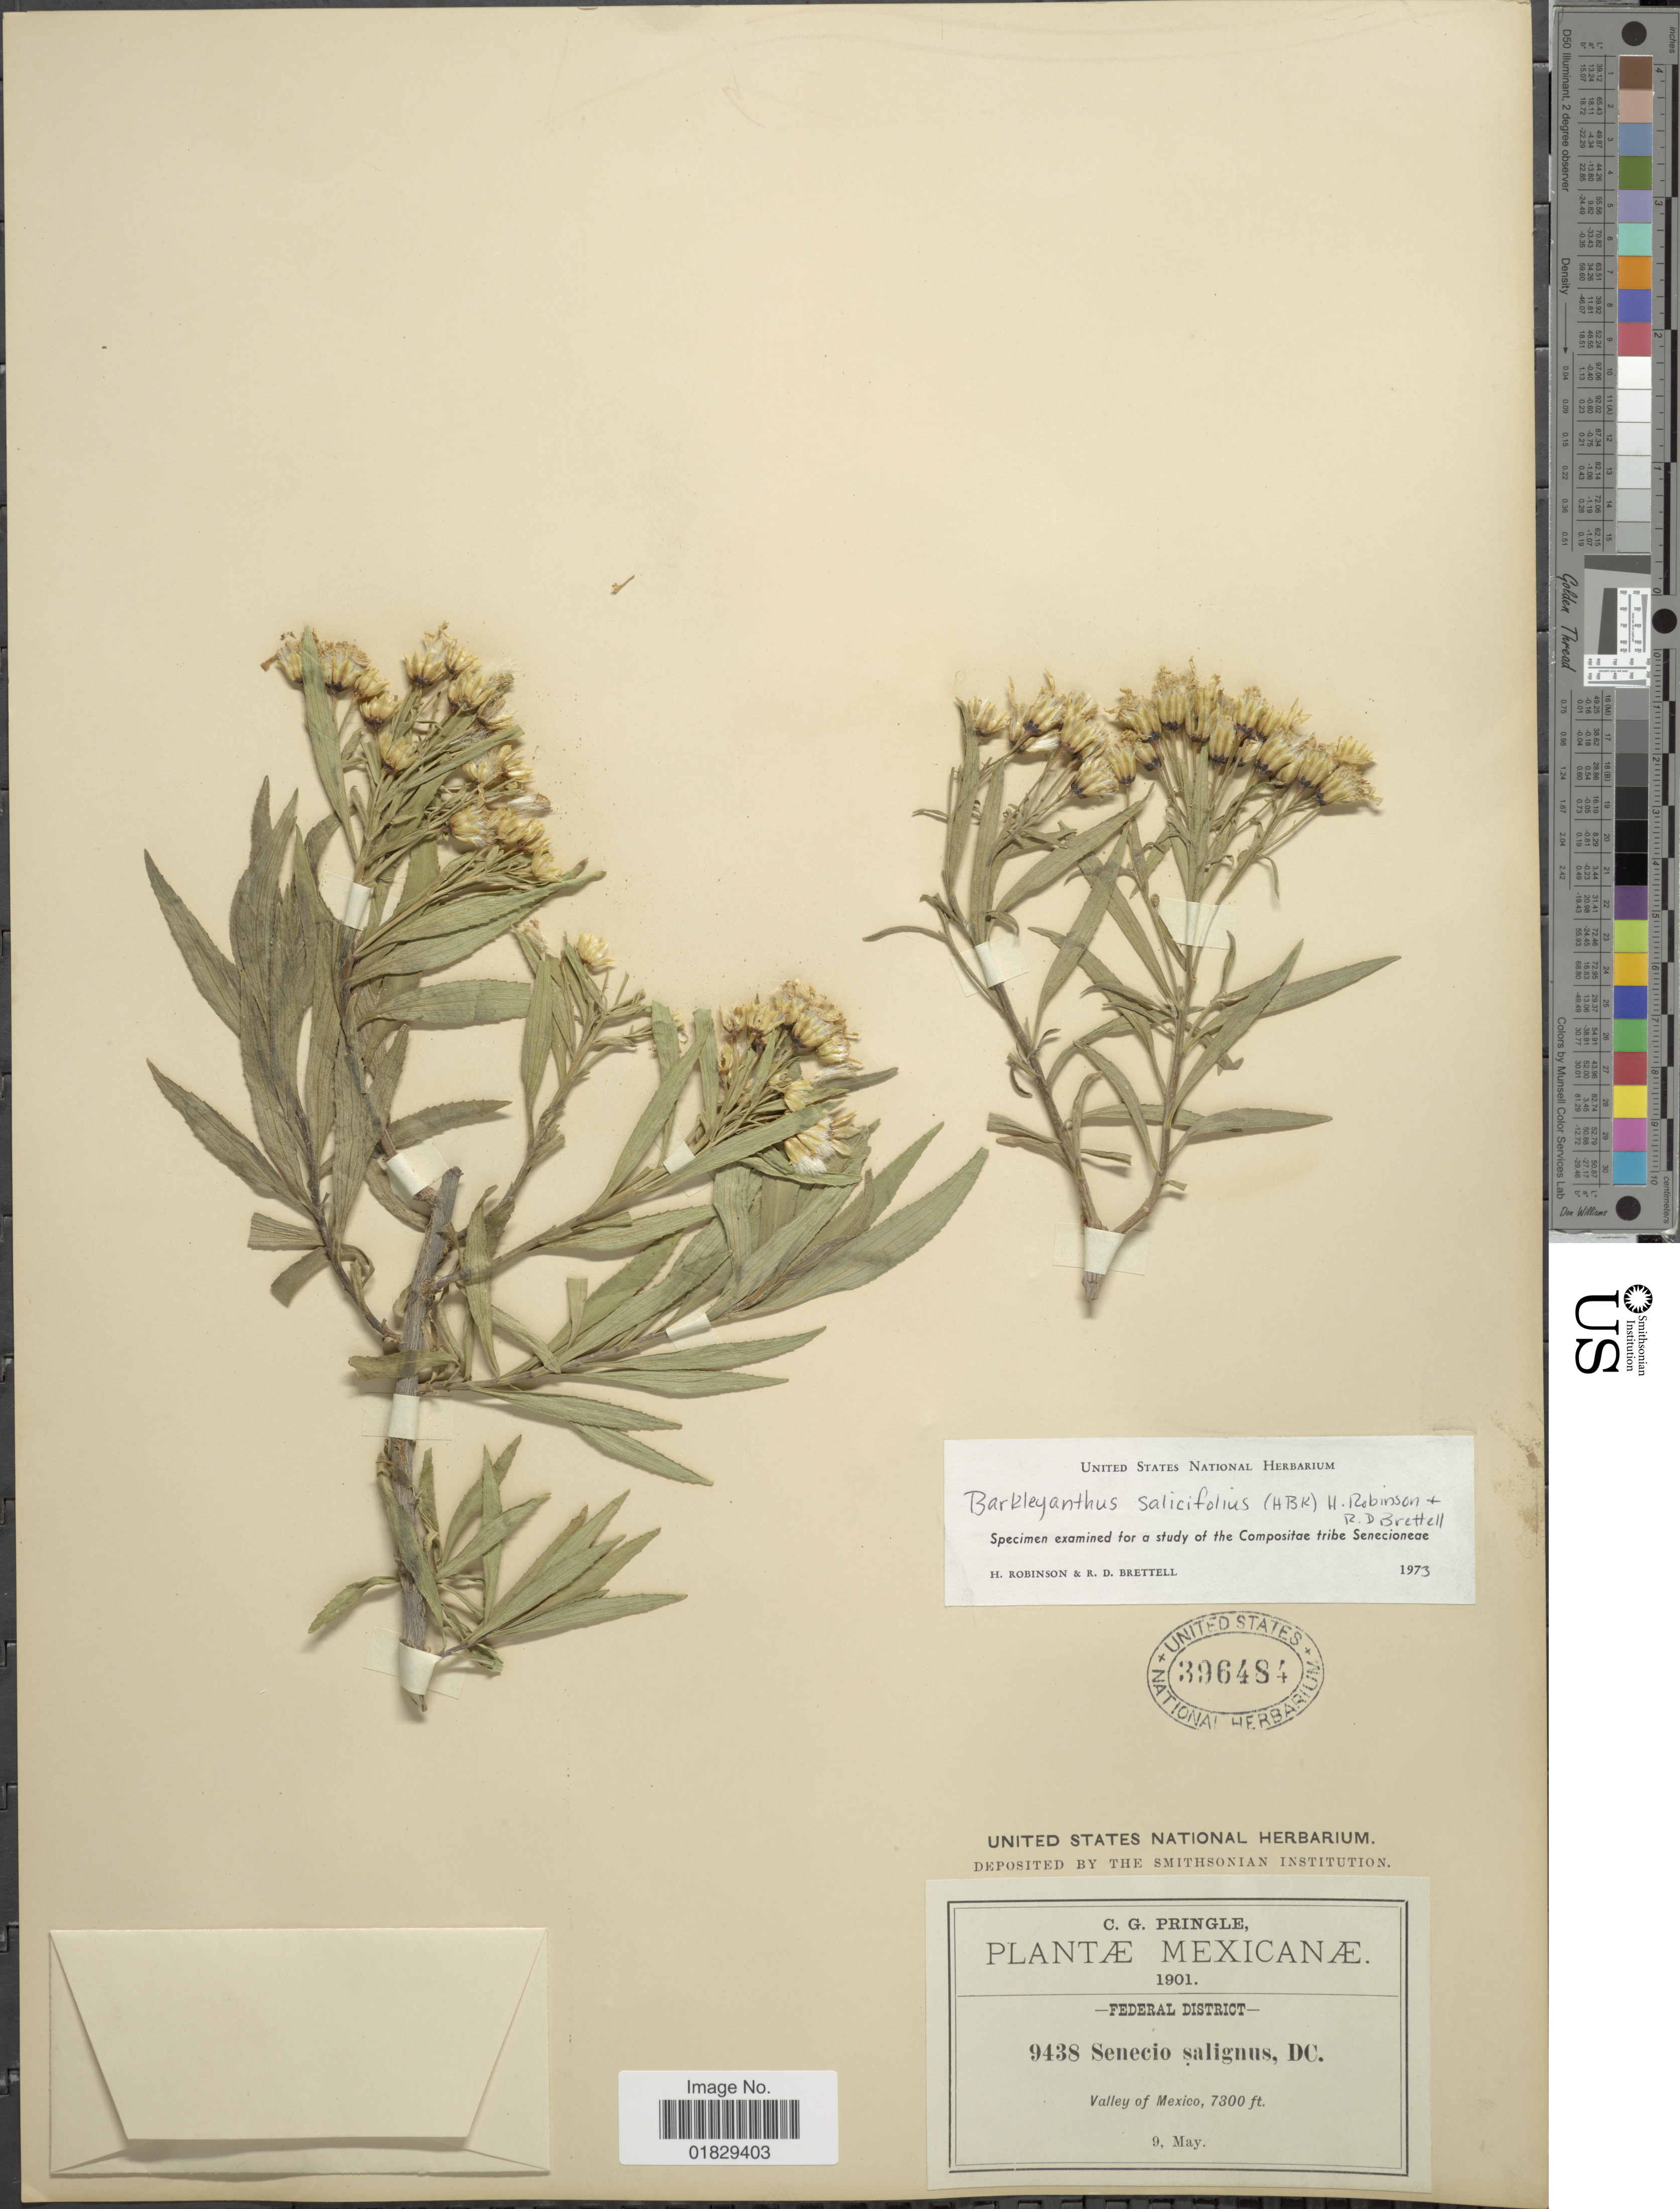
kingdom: Plantae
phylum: Tracheophyta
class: Magnoliopsida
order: Asterales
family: Asteraceae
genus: Barkleyanthus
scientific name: Barkleyanthus salicifolius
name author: (Kunth) H. Rob. & Brettell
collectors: C. G. Pringle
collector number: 9438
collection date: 1901-05-09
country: Mexico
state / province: Distrito Federal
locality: Federal District. Valley of Mexico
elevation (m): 2225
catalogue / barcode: US 396484